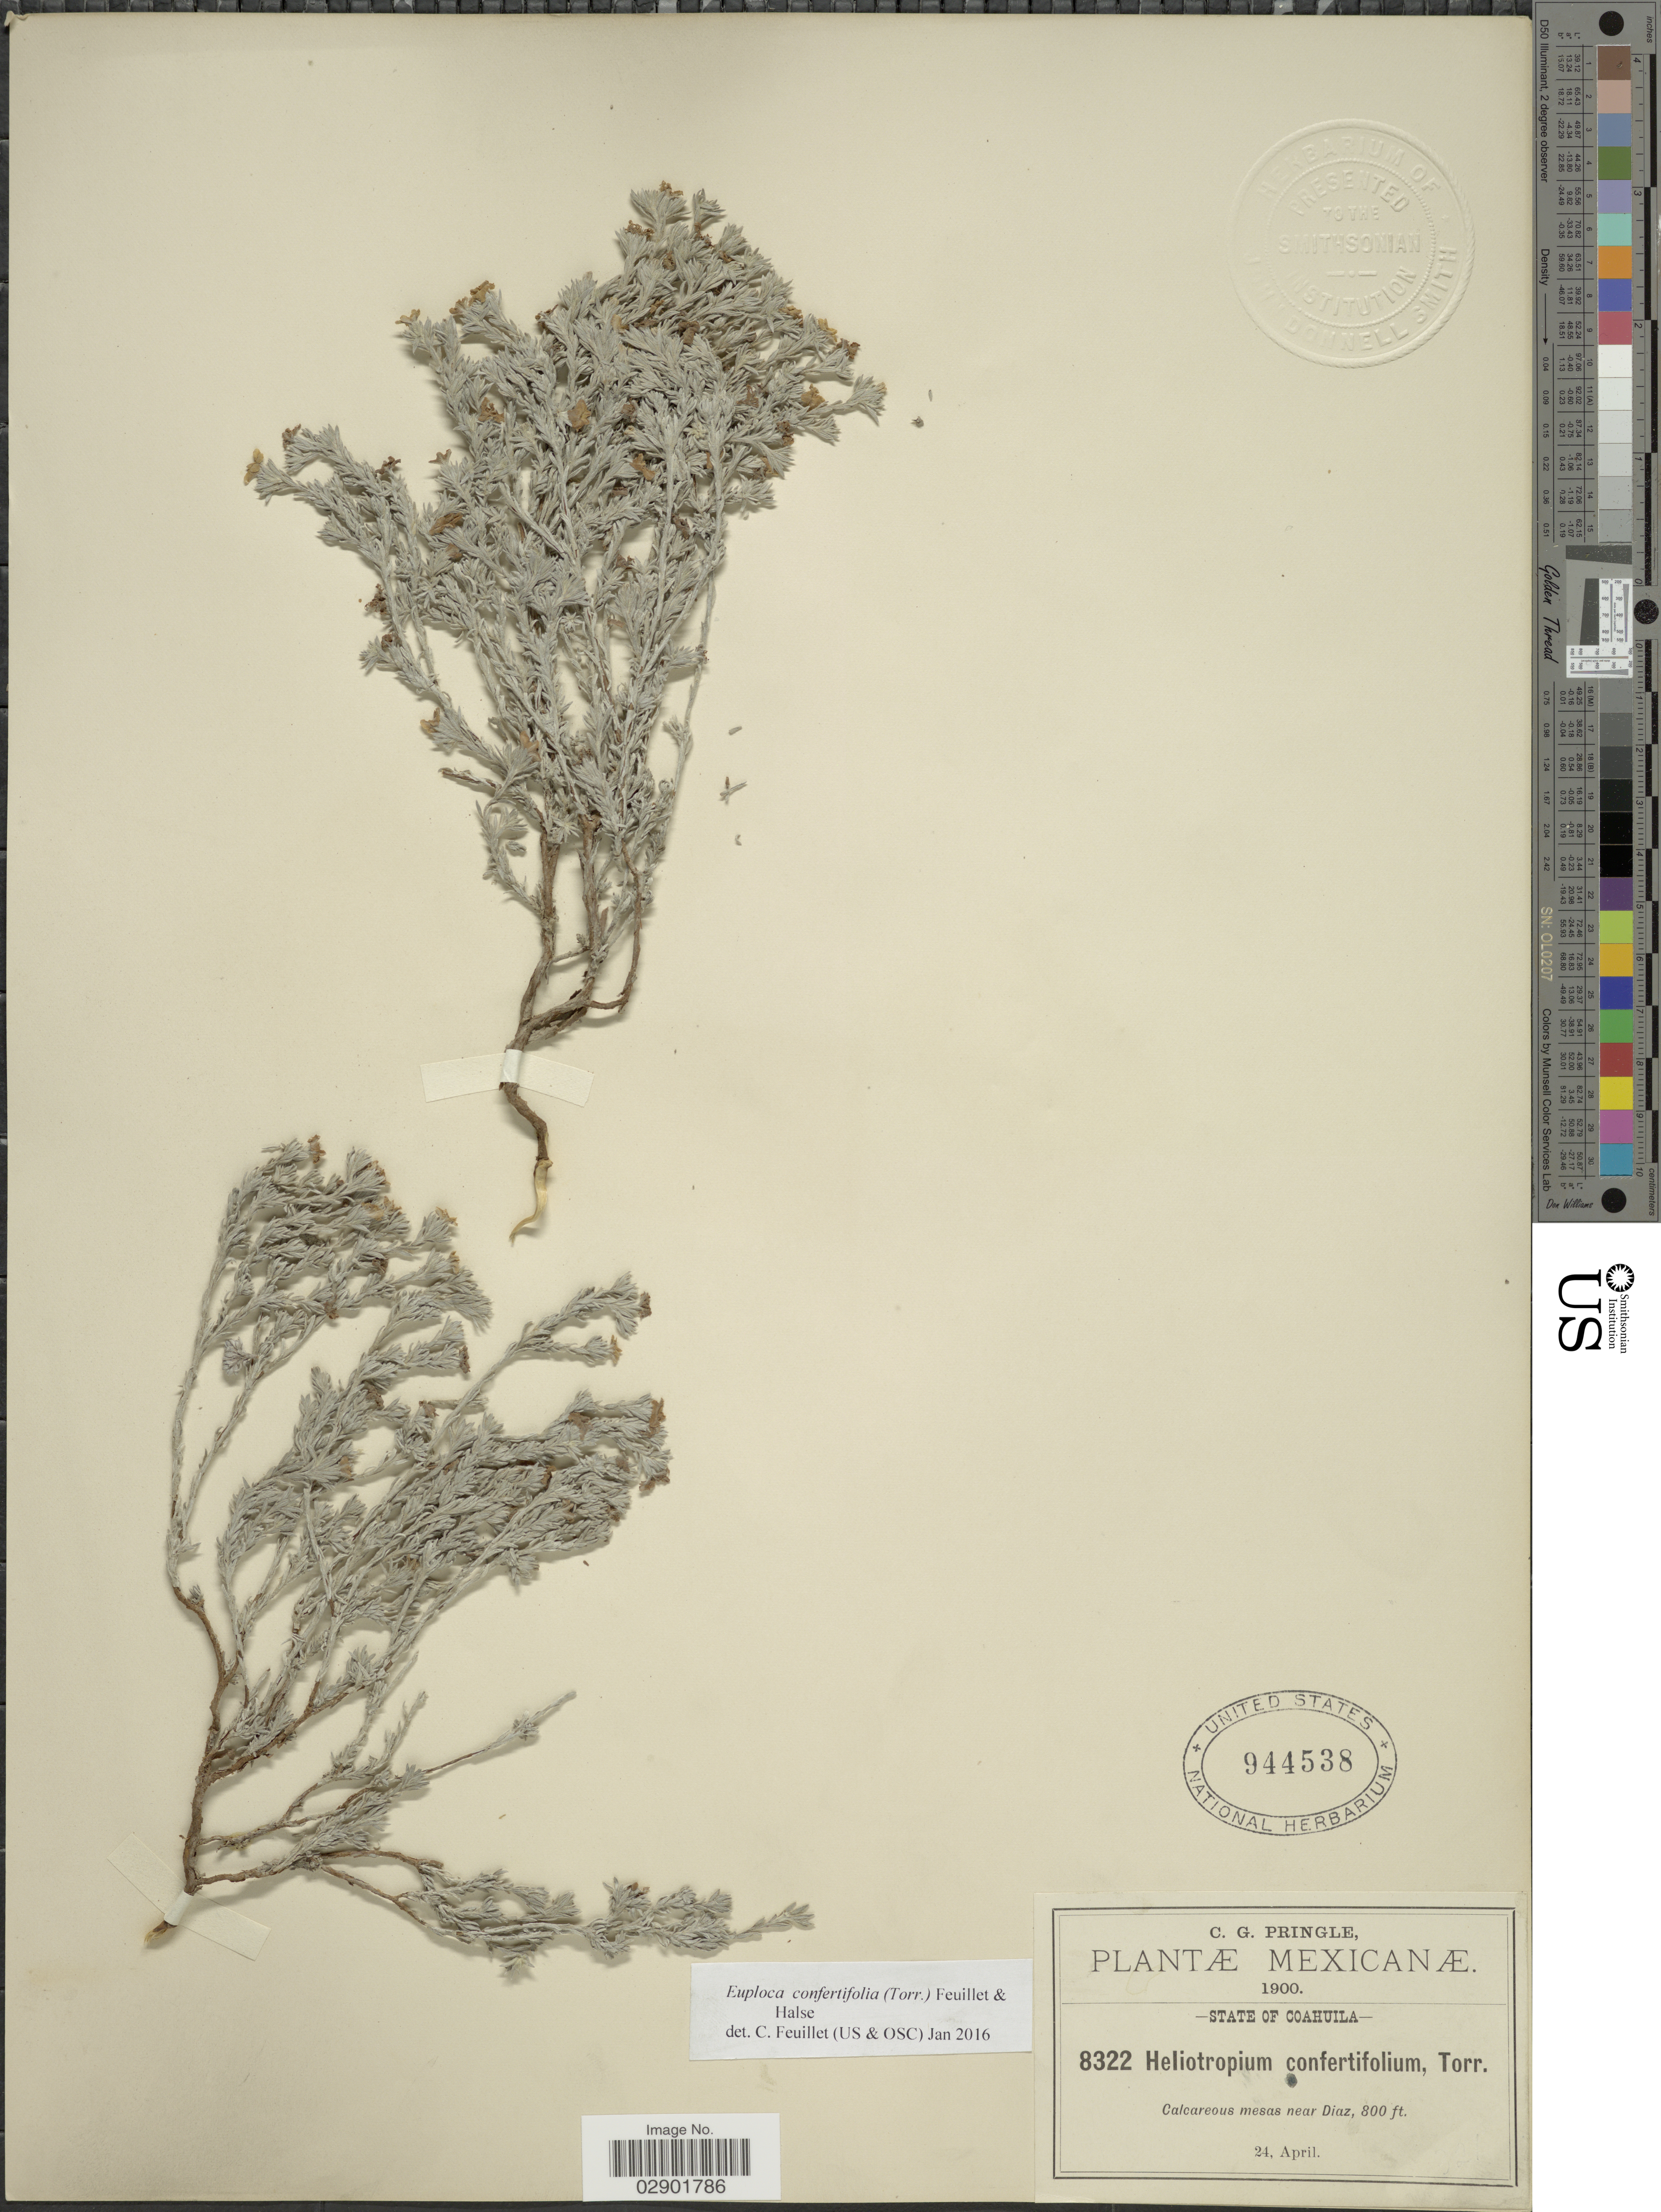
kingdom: Plantae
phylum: Tracheophyta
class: Magnoliopsida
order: Boraginales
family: Heliotropiaceae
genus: Euploca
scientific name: Euploca confertifolium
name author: (Torr.) Feuillet & Halse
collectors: C. G. Pringle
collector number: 8322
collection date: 1900-04-24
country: Mexico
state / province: Coahuila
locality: Calcaerous mesas near Diaz.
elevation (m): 244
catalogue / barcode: US 944538